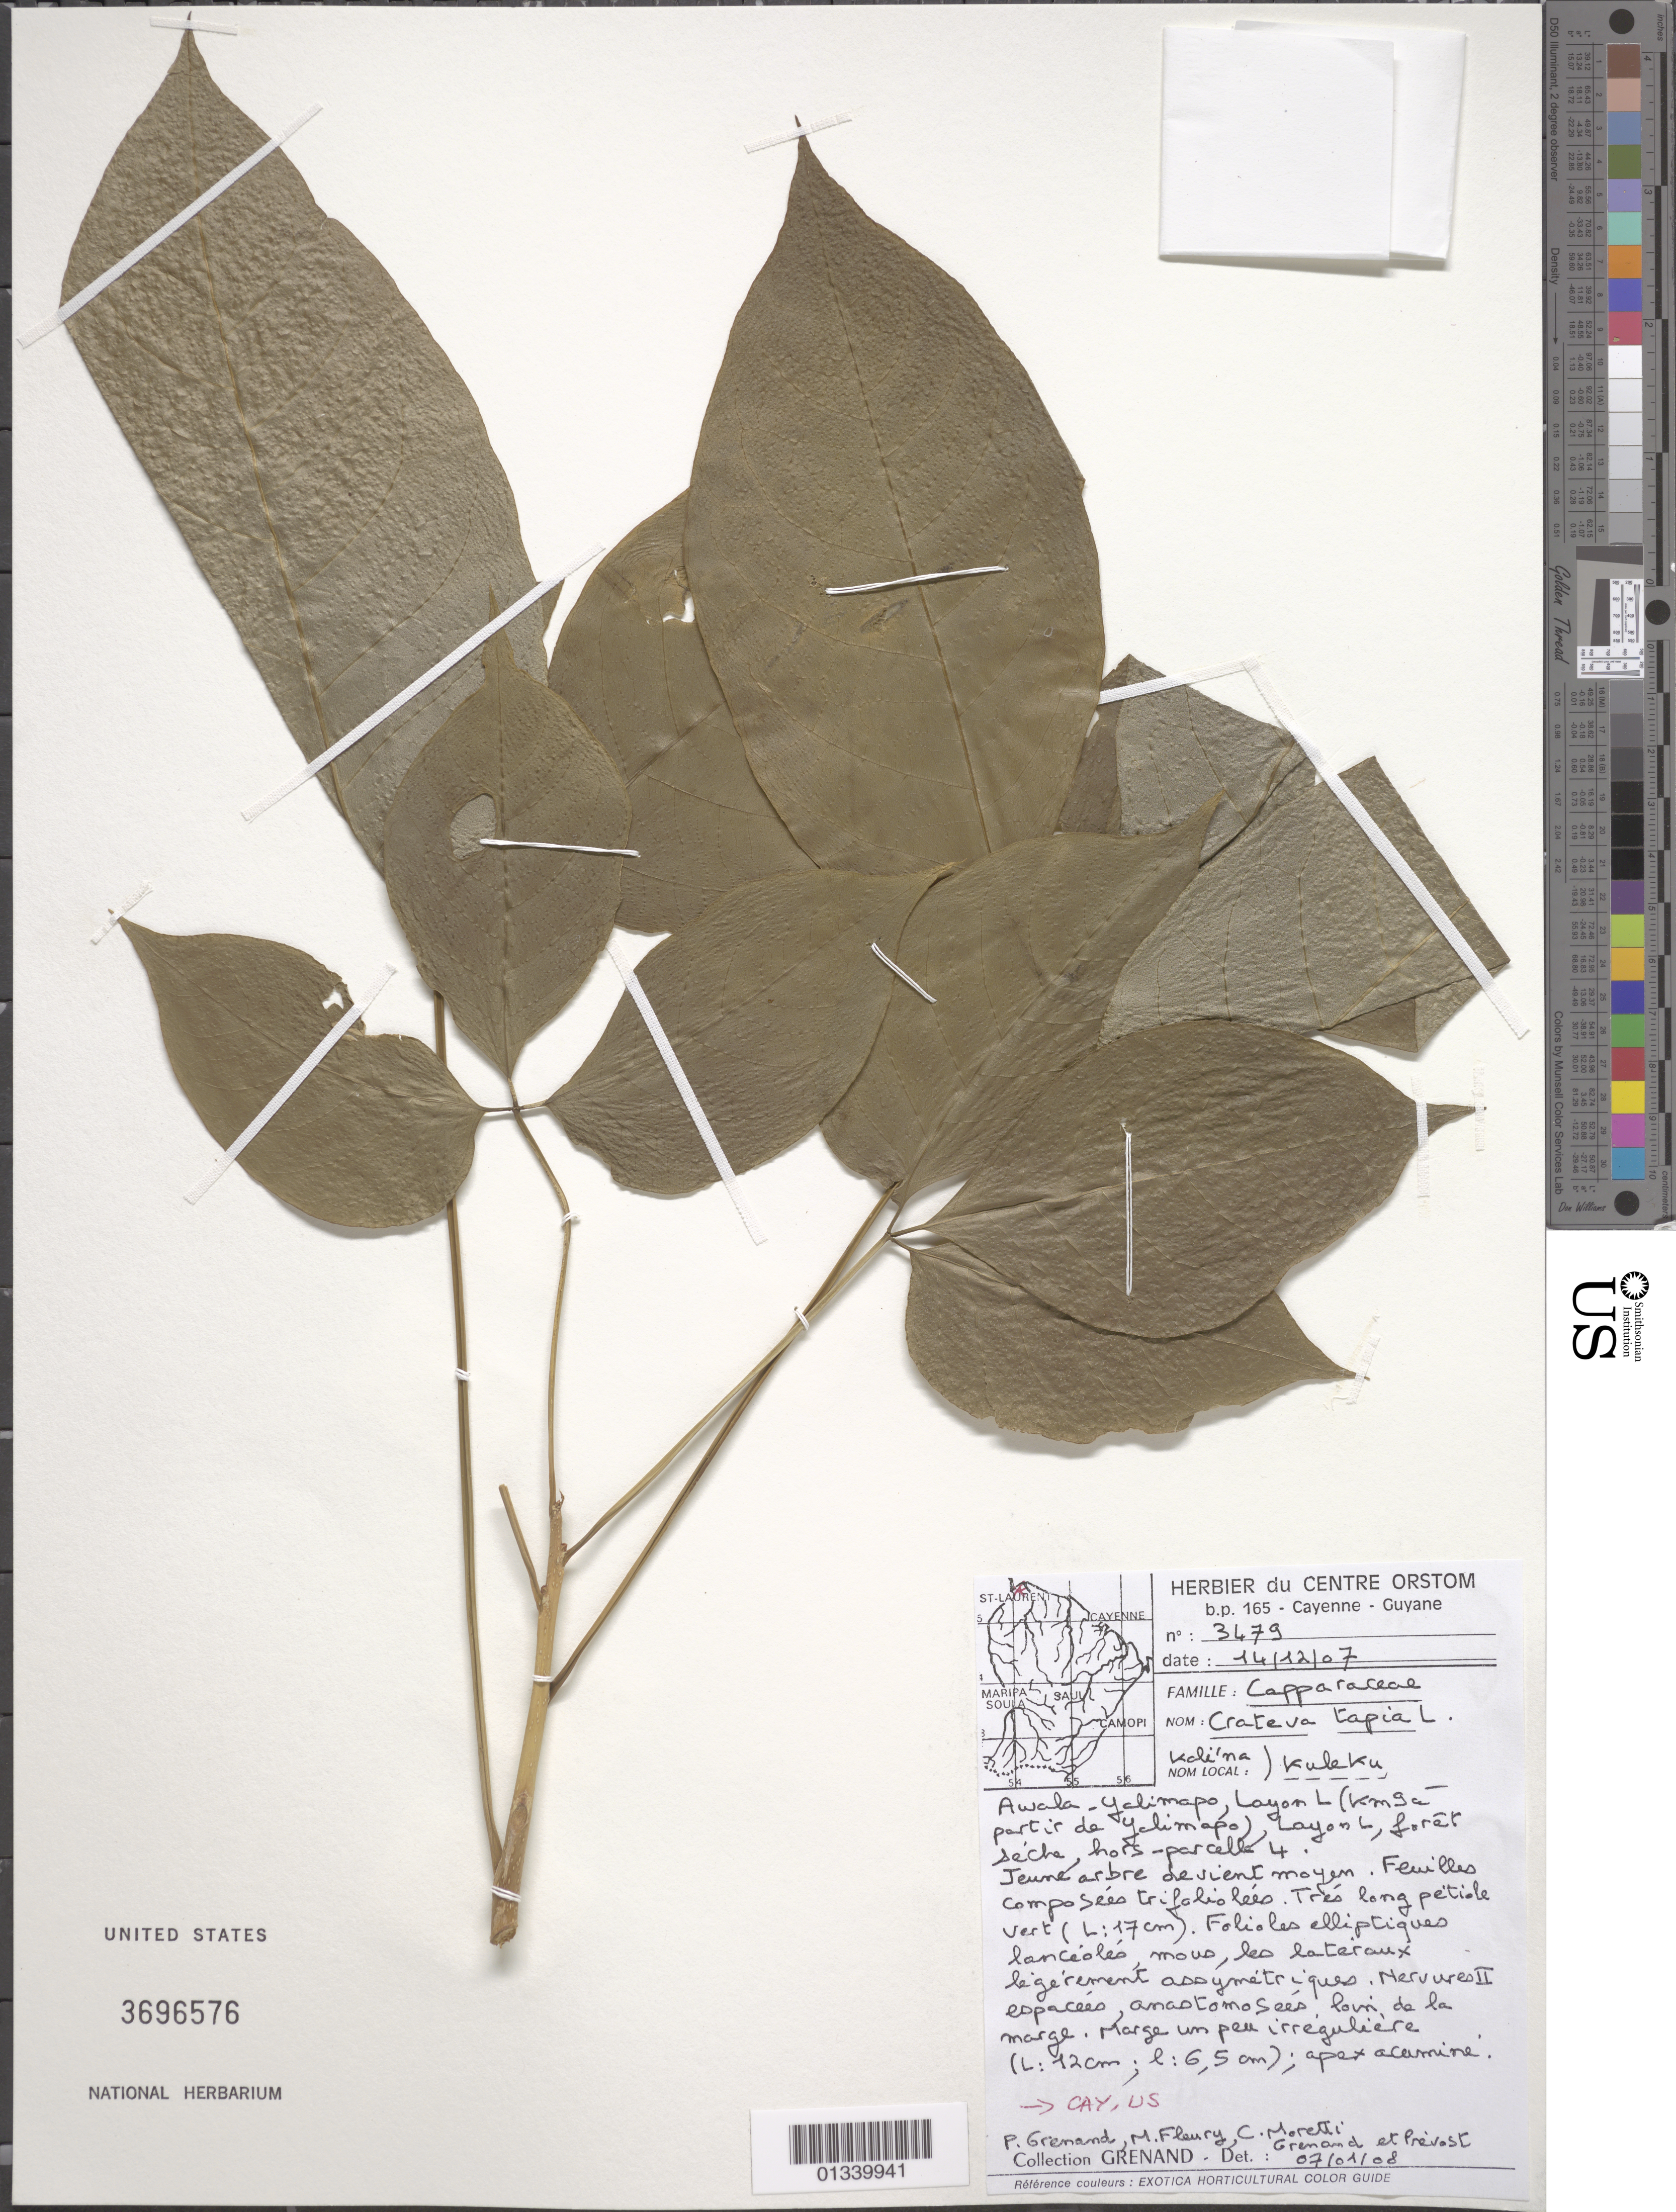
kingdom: Plantae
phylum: Tracheophyta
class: Magnoliopsida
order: Brassicales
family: Capparaceae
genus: Crateva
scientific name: Crateva tapia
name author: L.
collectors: P. Grenand, M. Fleury & C. Moretti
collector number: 3479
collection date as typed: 14-Dec-07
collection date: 2007-12-14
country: French Guiana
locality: Awala - Yalimapo, Route Awala-Mana, km 9 a partir de Yalimapo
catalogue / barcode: US 3696576